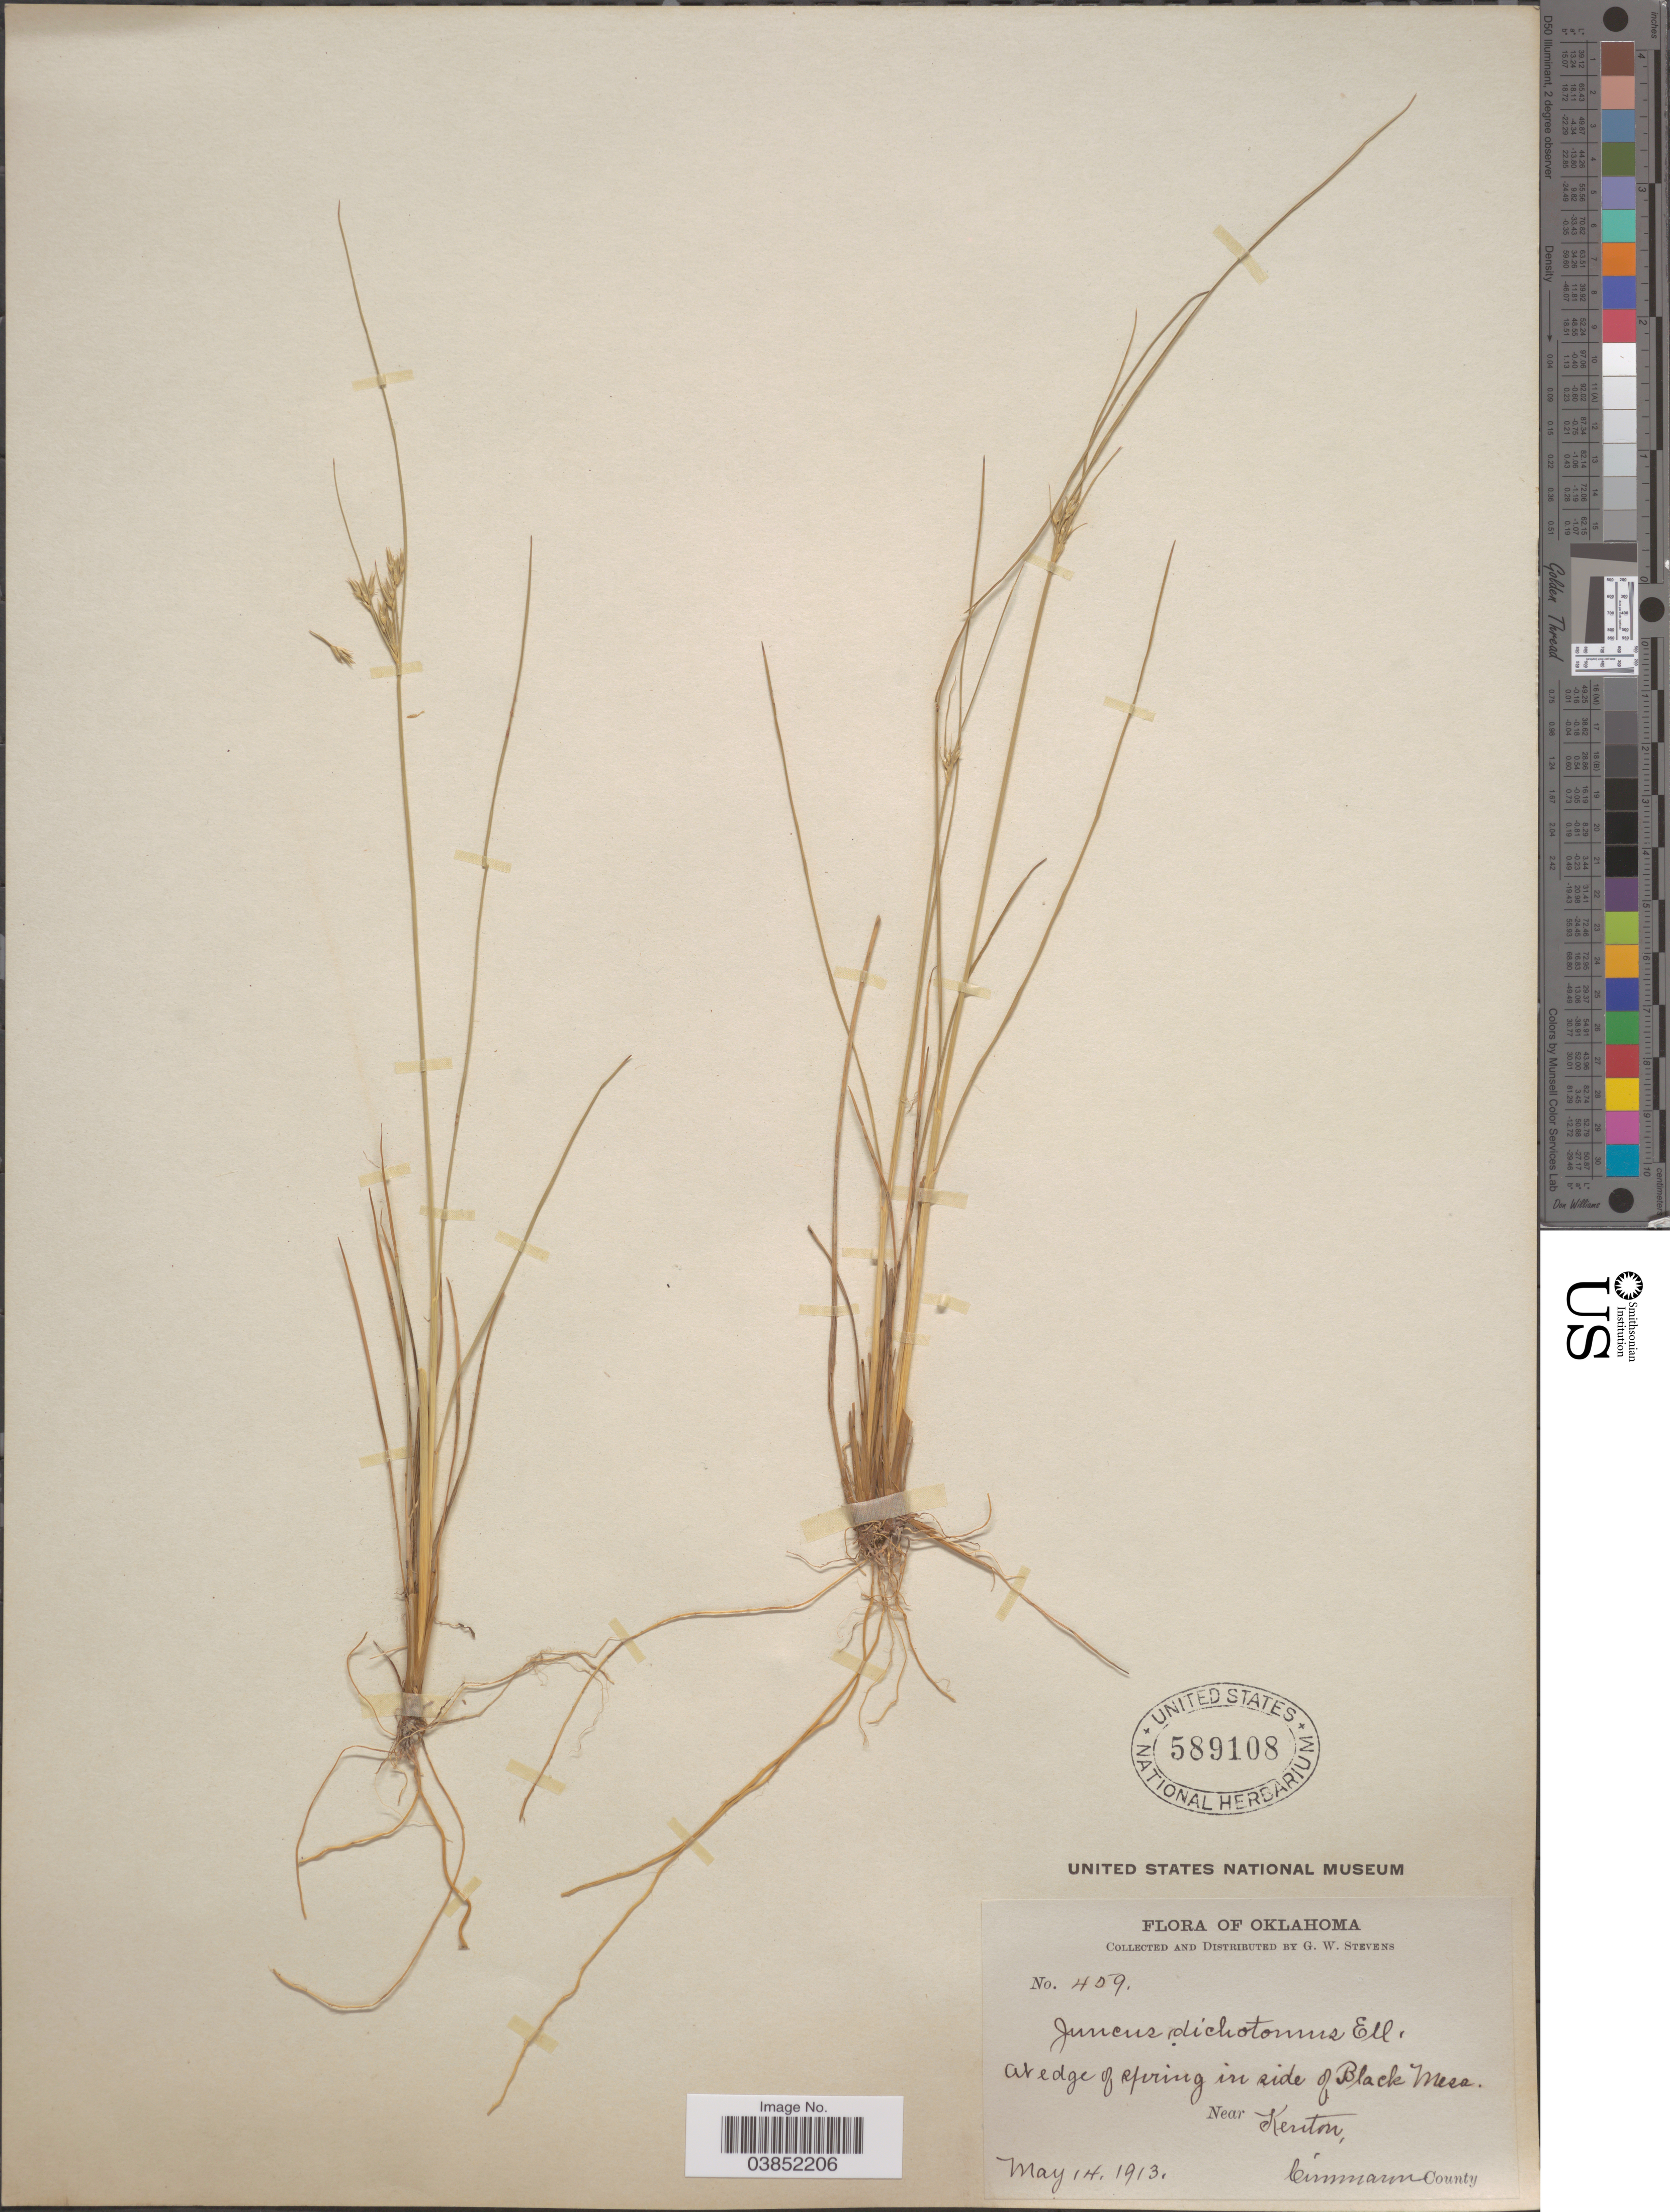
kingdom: Plantae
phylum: Tracheophyta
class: Liliopsida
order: Poales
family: Juncaceae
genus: Juncus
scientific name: Juncus dichotomus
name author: Elliott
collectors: G. W. Stevens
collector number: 459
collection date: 1913-05-14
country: United States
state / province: Oklahoma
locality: At edge of spring in side of Black Mesa. Near Kenton, Cimmaron County.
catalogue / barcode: US 589108